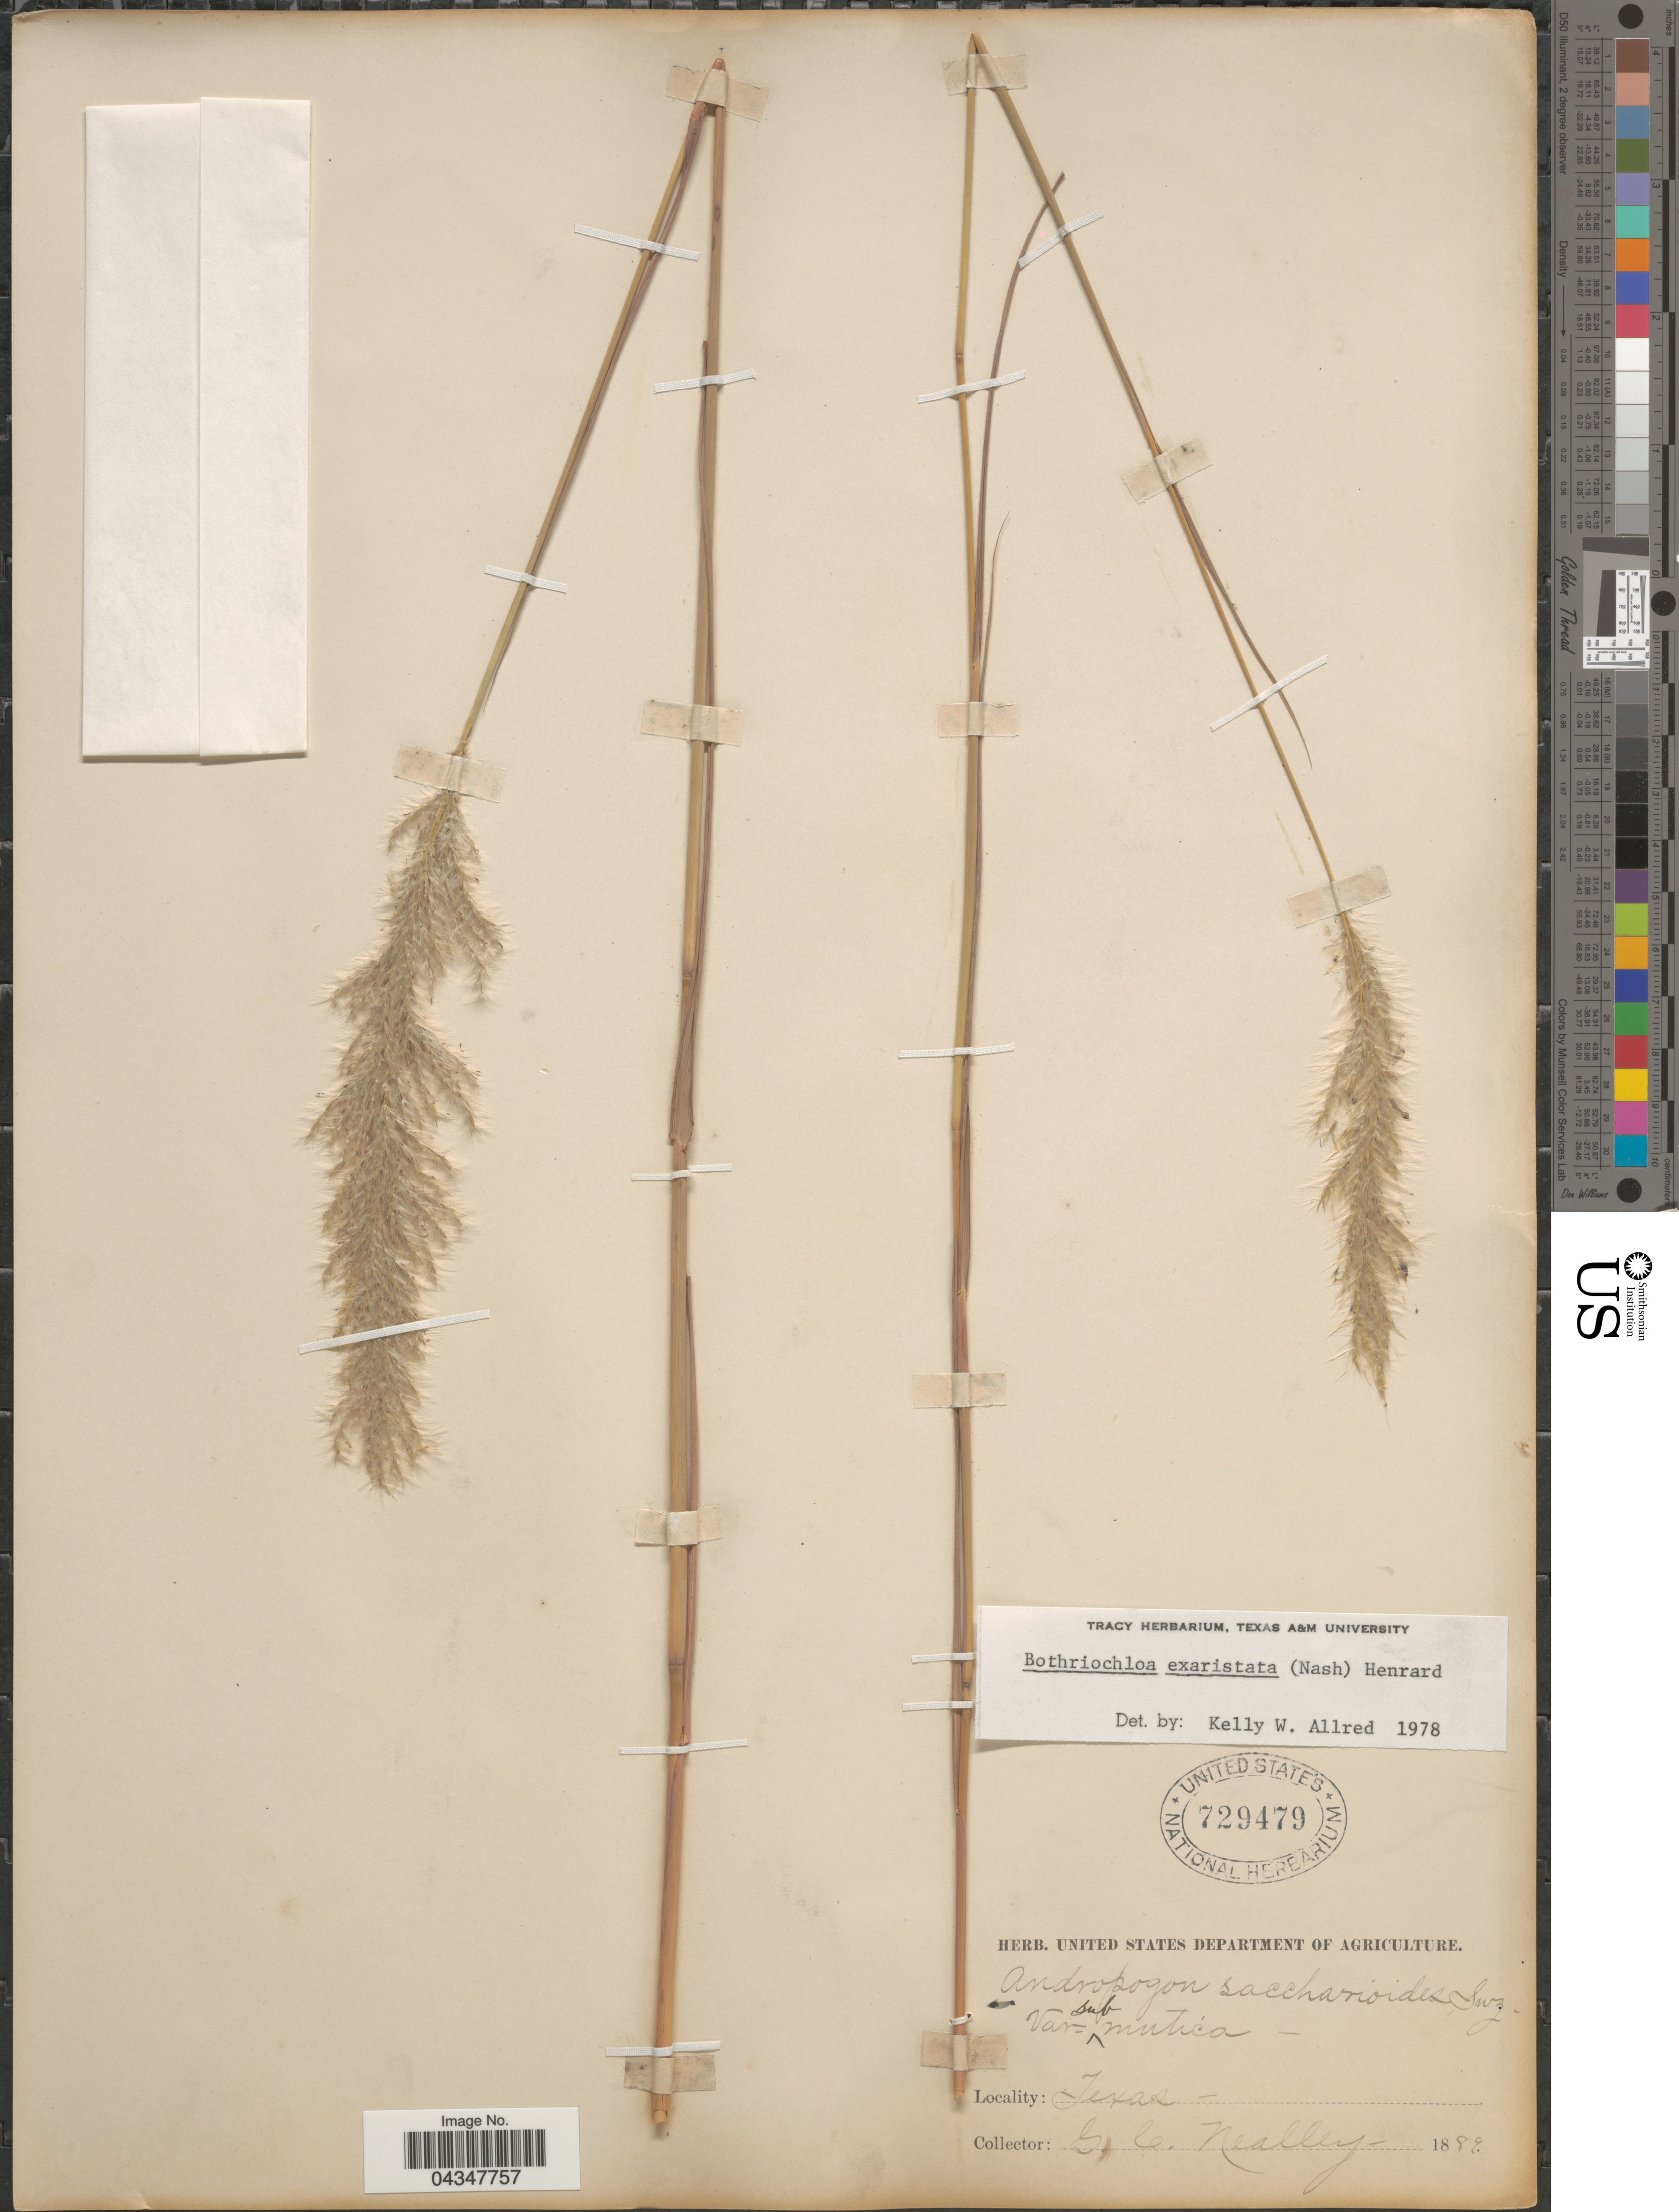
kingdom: Plantae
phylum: Tracheophyta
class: Liliopsida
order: Poales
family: Poaceae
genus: Bothriochloa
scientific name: Bothriochloa exaristata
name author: (Nash) Henr.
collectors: G. C. Nealley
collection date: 1889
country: United States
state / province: Texas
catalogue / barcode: US 729479